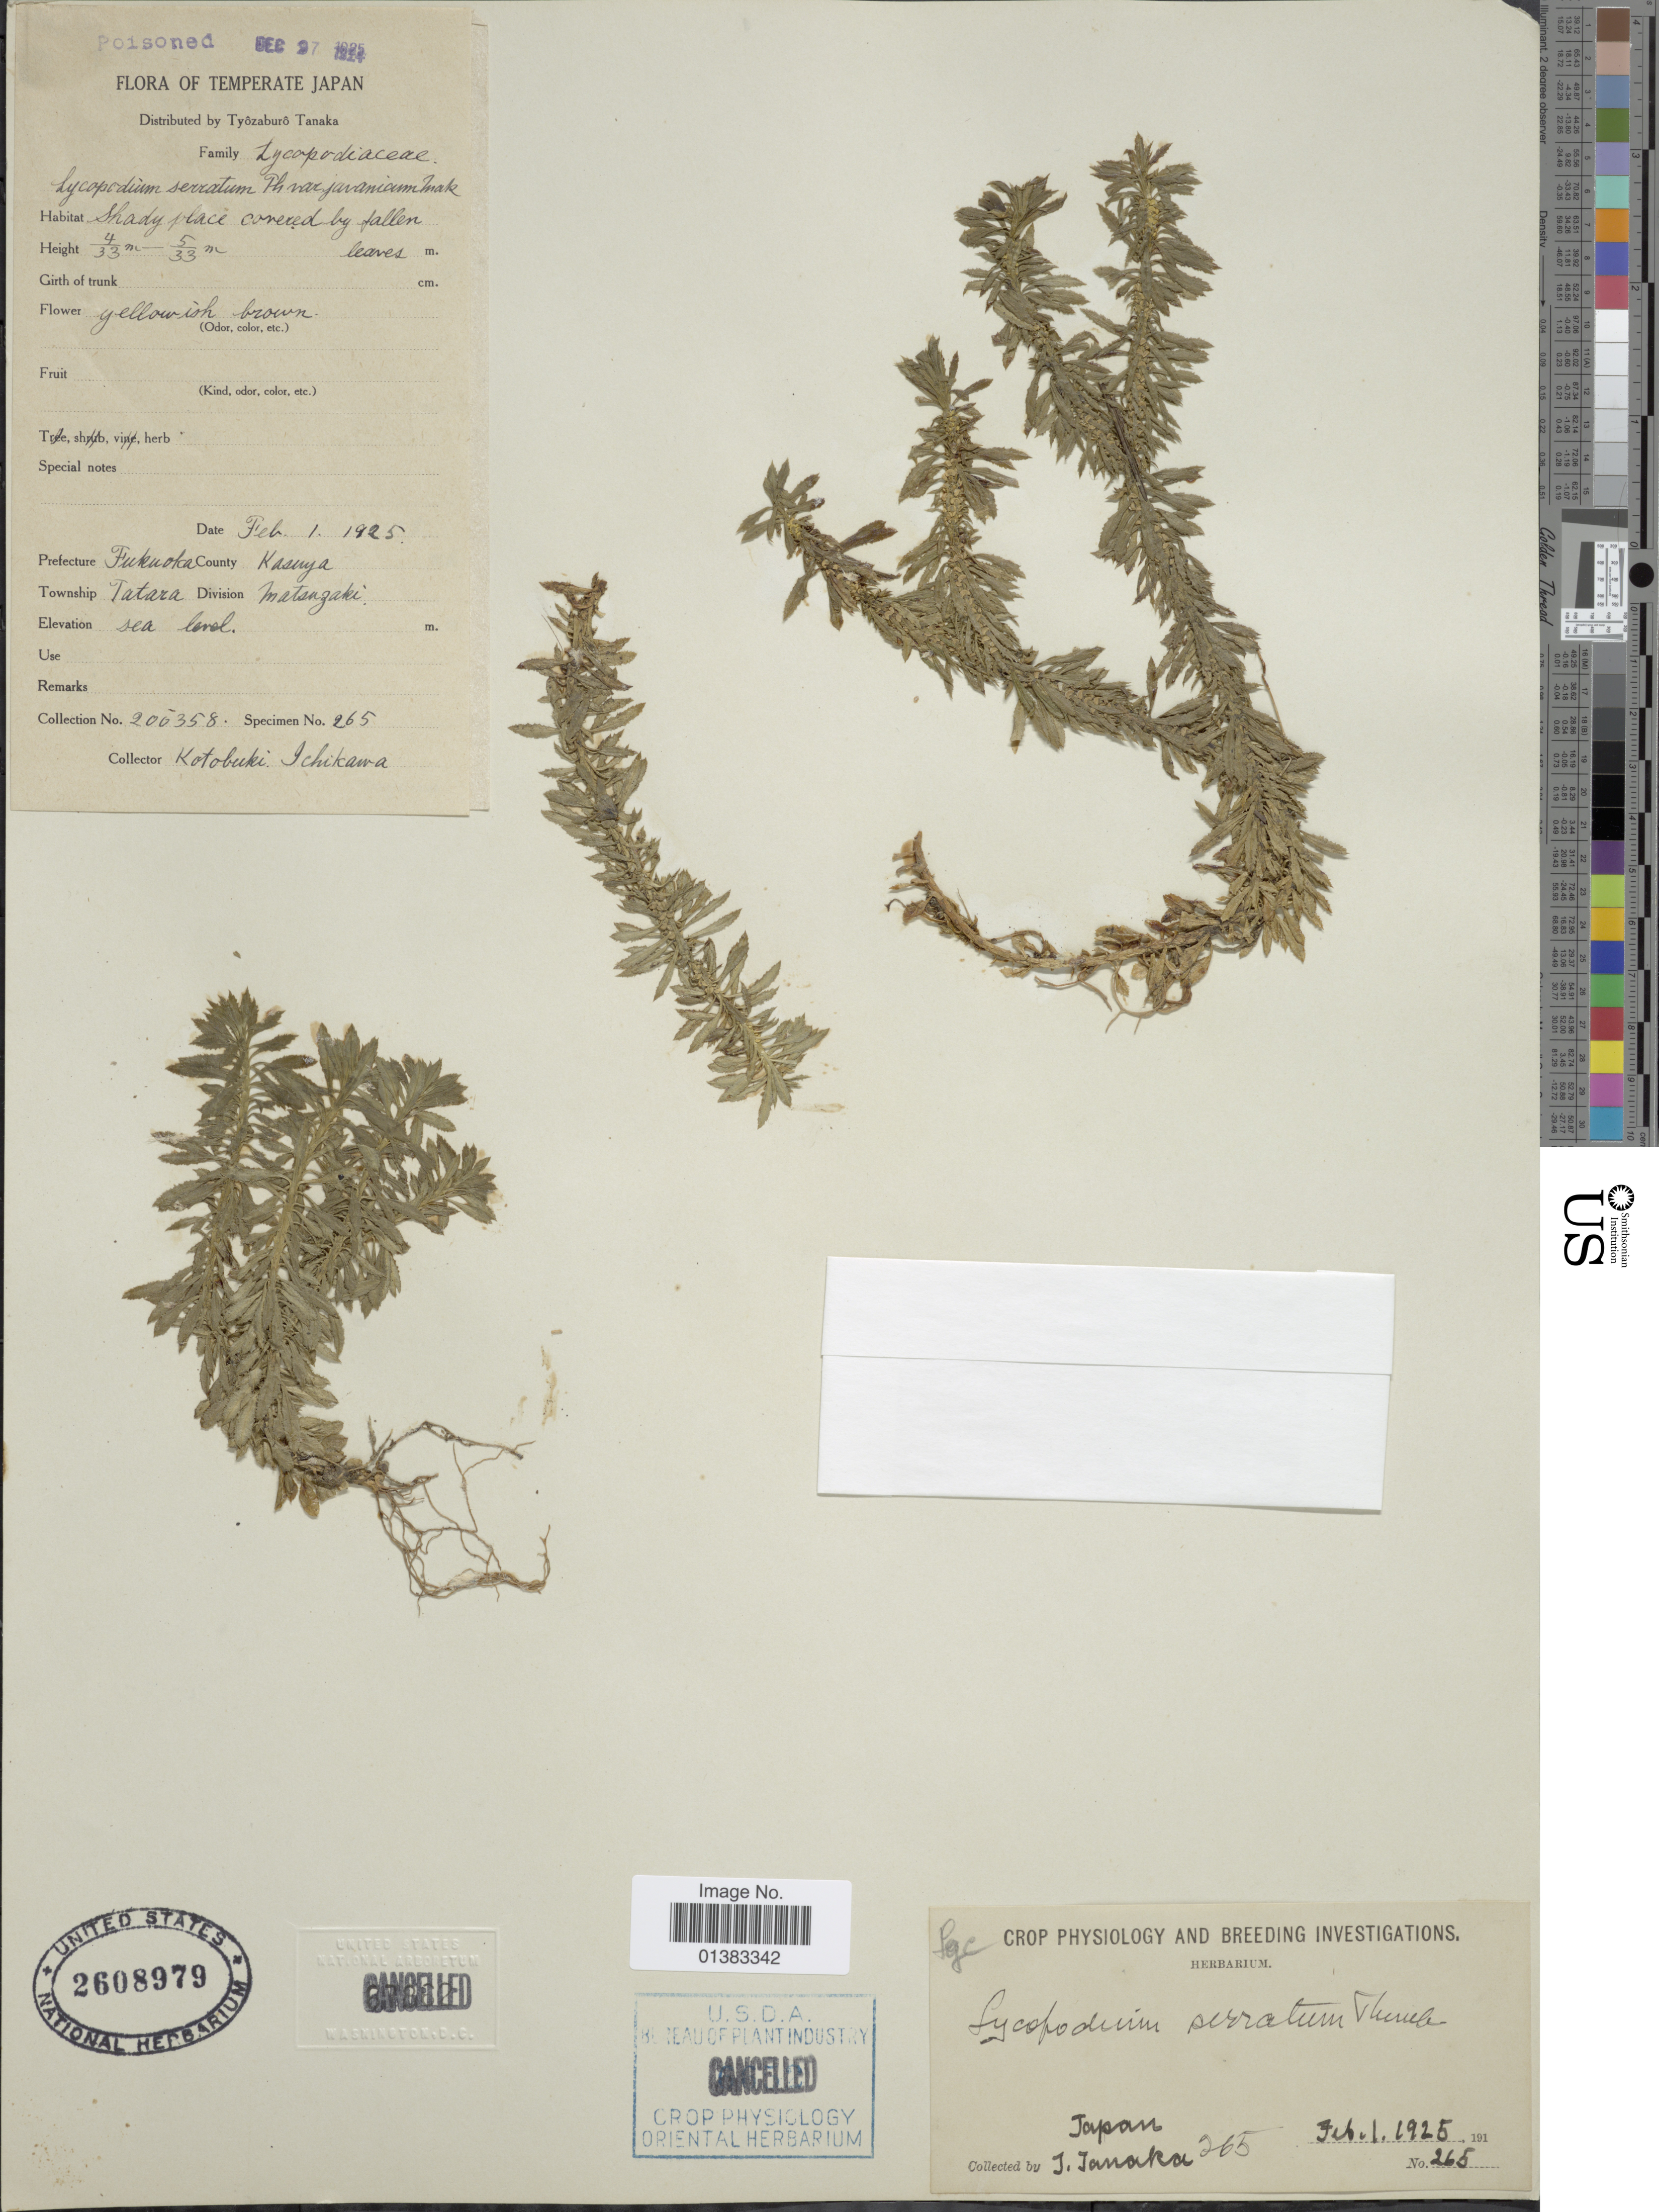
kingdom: Plantae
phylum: Tracheophyta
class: Lycopodiopsida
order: Lycopodiales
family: Lycopodiaceae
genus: Huperzia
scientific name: Huperzia serrata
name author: (Thunb.) Trevis.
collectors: T. Tanaka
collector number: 265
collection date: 1925-02-01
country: Japan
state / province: Hukuoka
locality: County Kasaya, Township Tatara, division Matazaki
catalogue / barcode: US 2608979